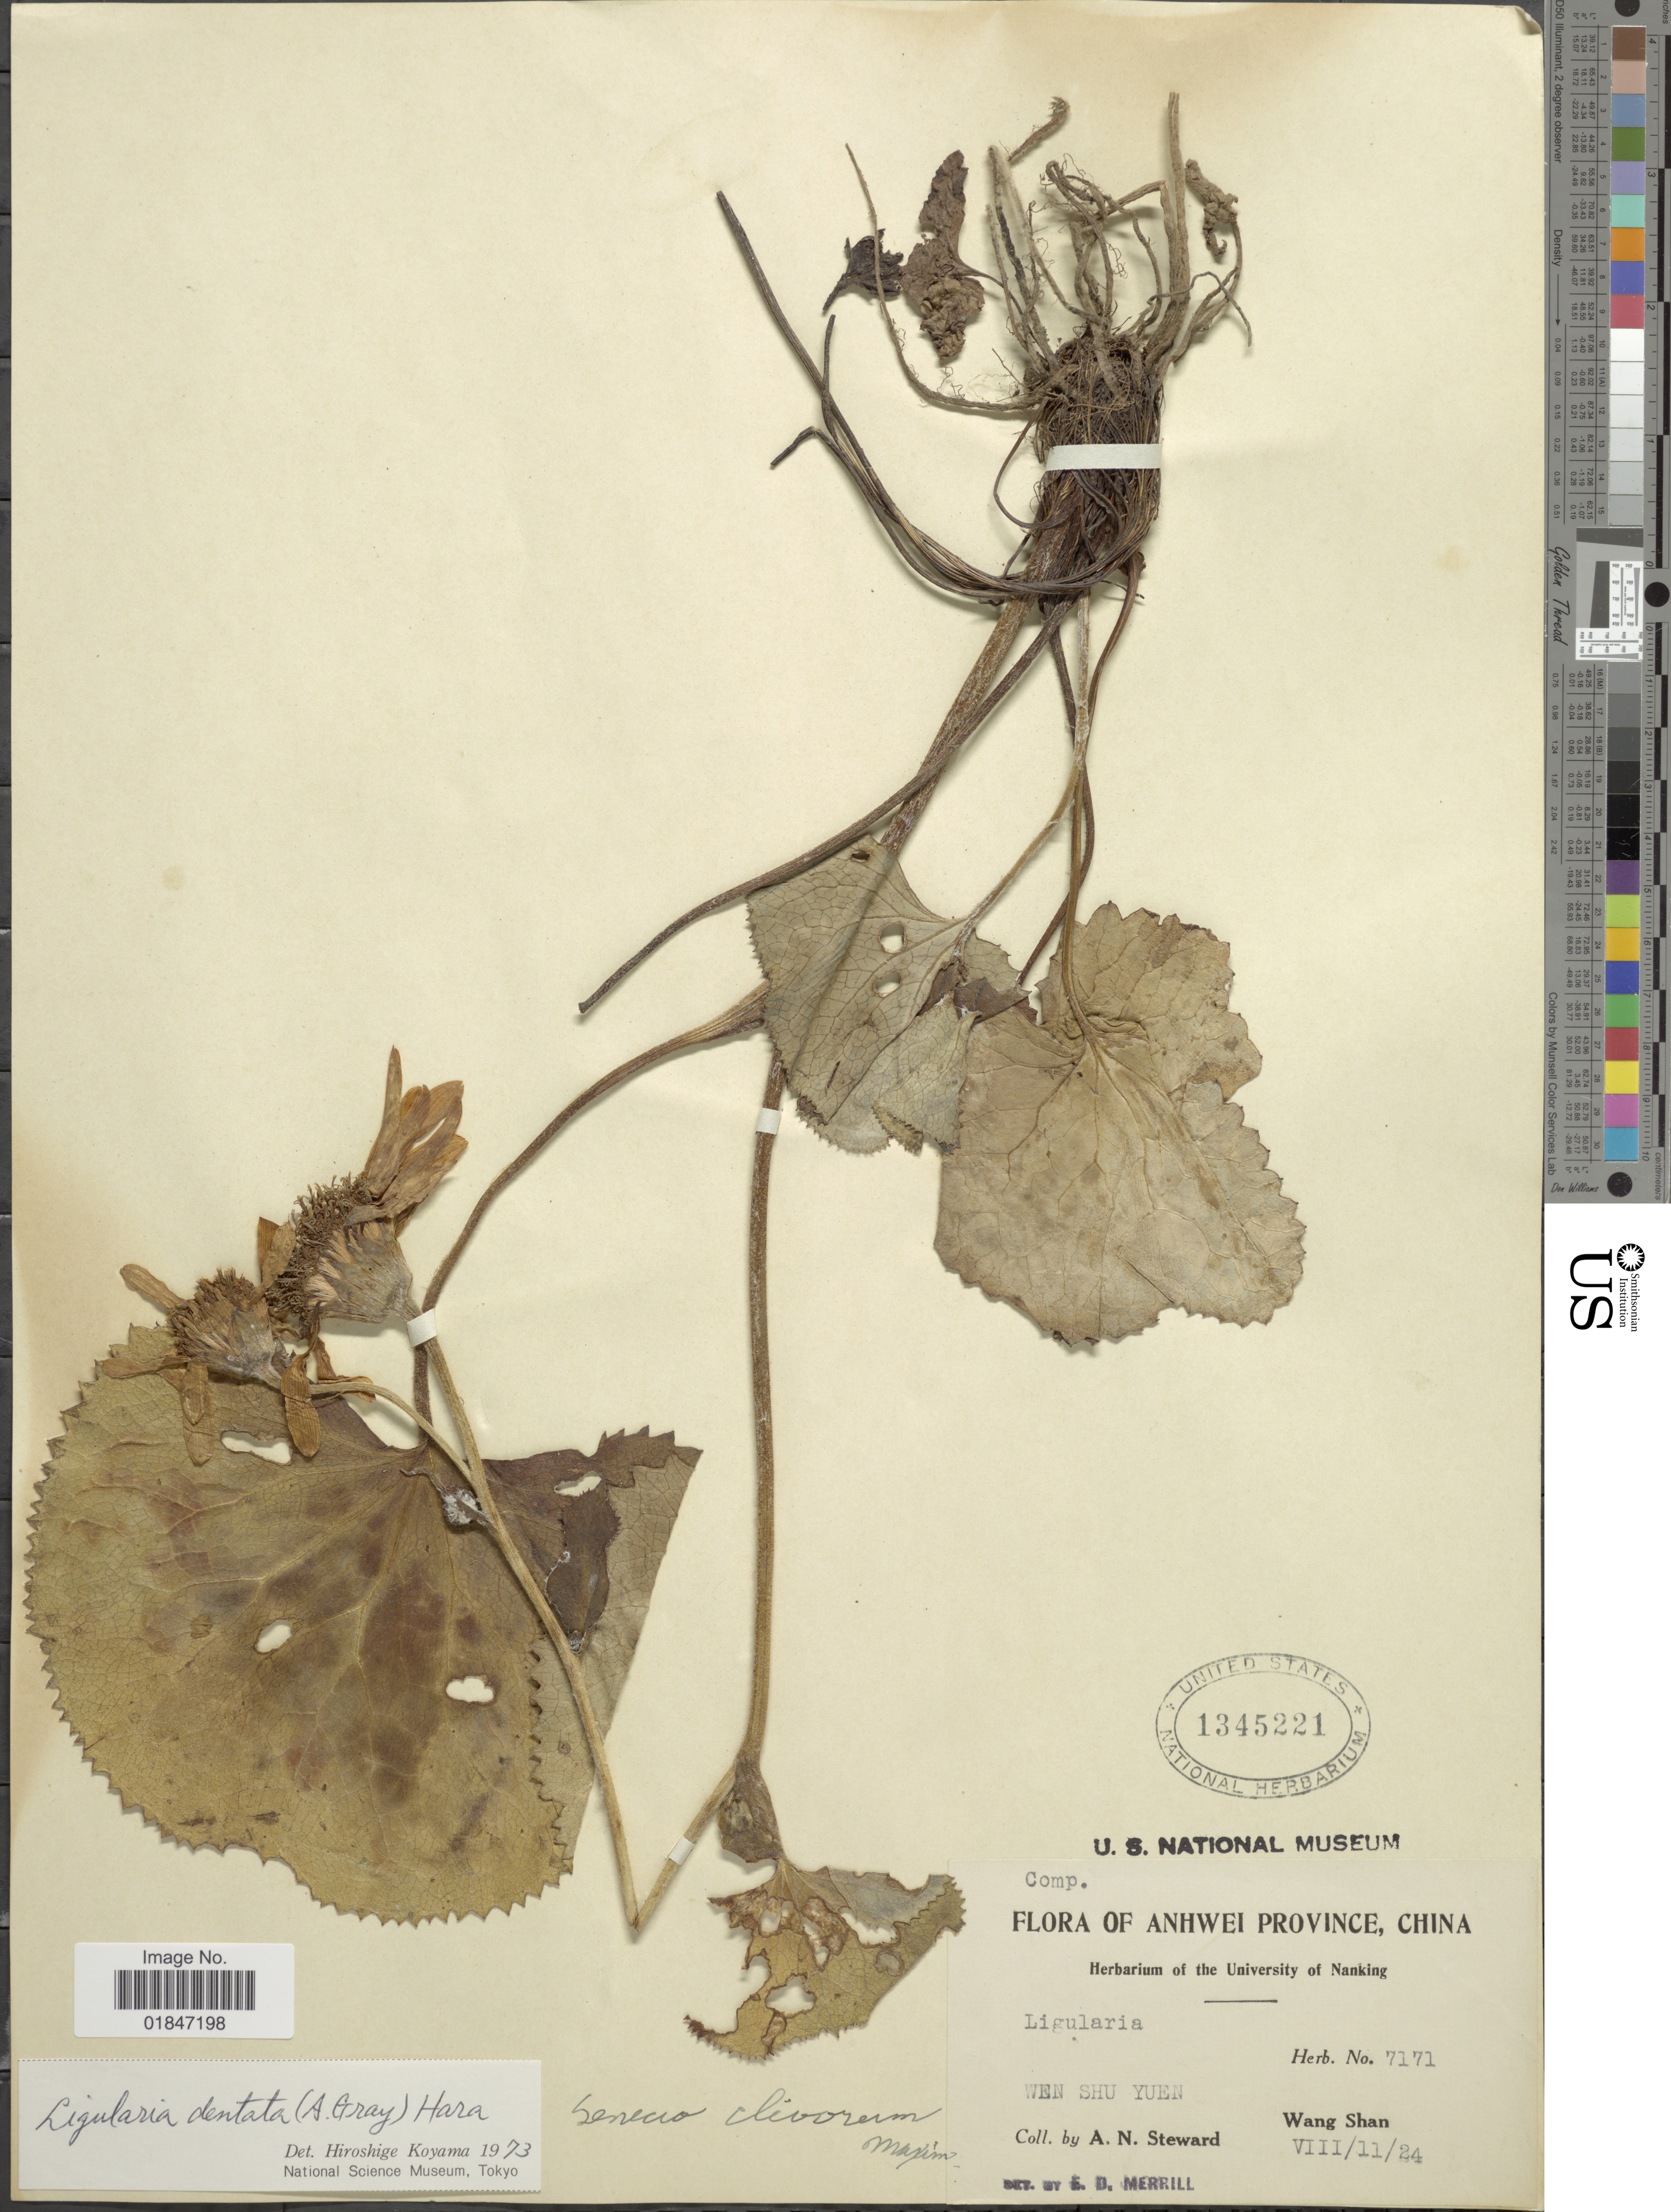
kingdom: Plantae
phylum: Tracheophyta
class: Magnoliopsida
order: Asterales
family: Asteraceae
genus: Ligularia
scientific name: Ligularia dentata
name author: (A. Gray) H. Hara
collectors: A. N. Steward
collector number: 7171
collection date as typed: Transcribed d/m/y: 11/8/24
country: China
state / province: Anhui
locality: Anhwei Province, China. Wen Shu Yuen. Wang Shan.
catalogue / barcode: US 1345221